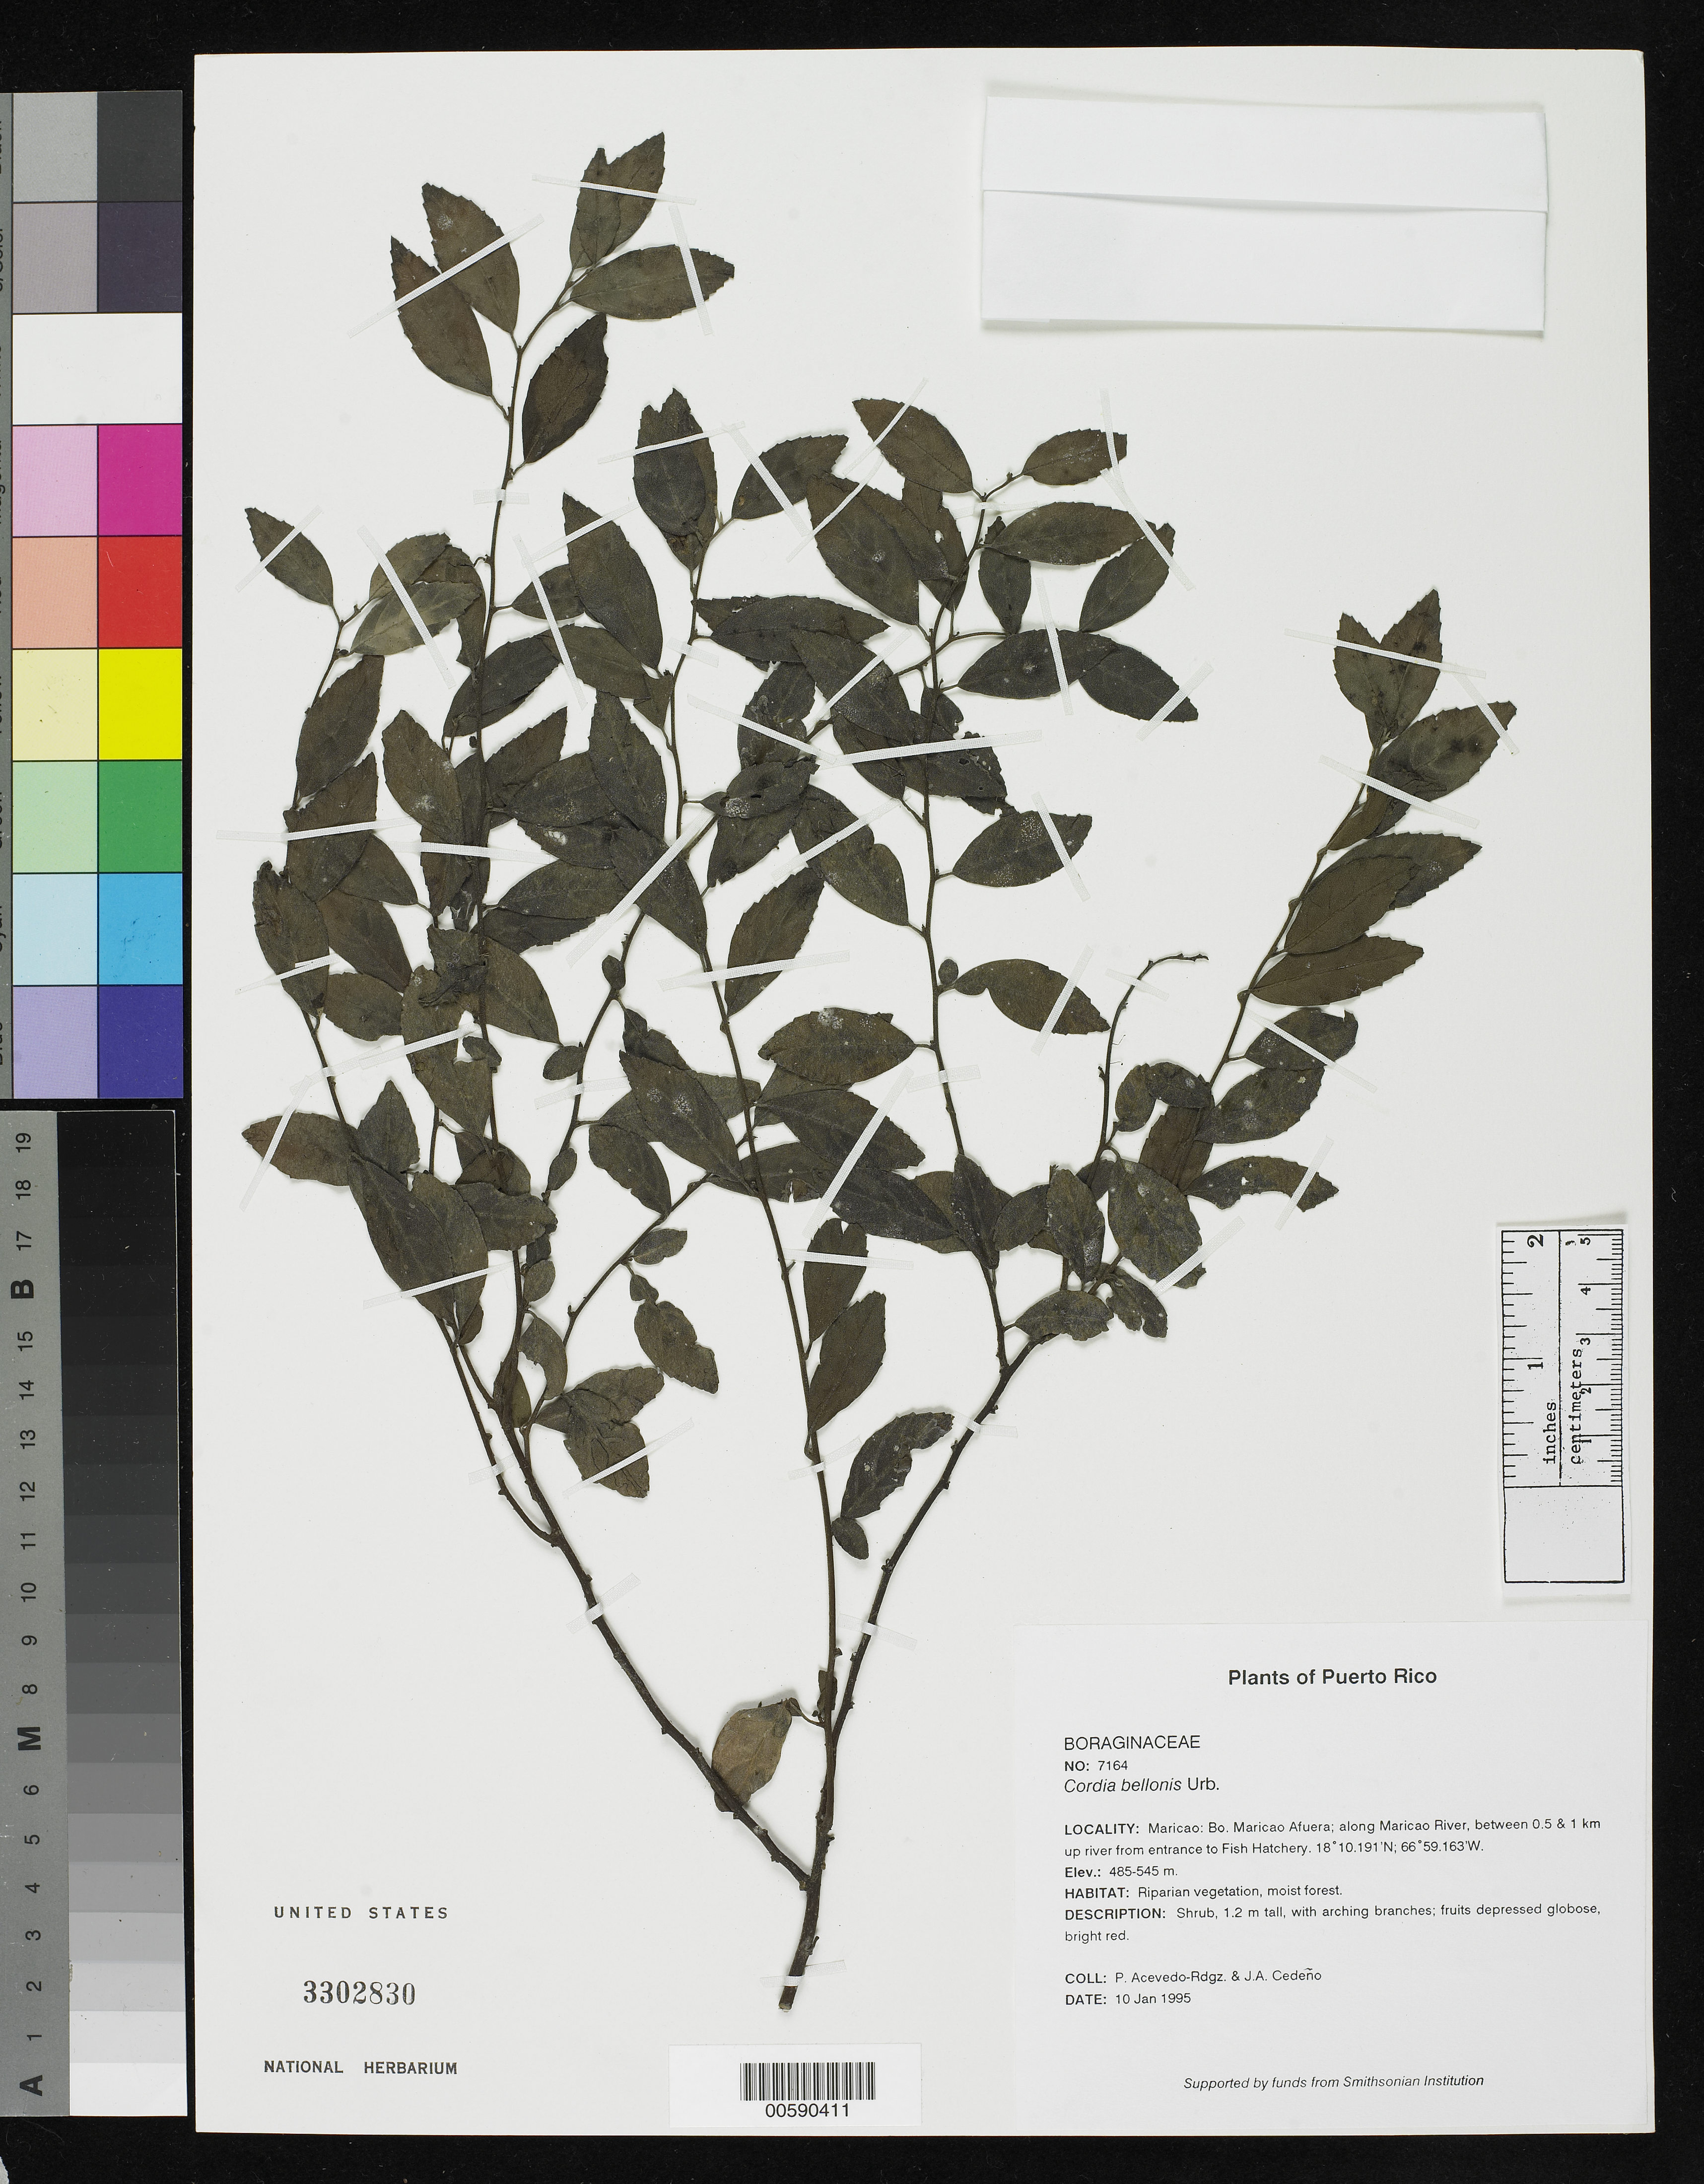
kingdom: Plantae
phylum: Tracheophyta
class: Magnoliopsida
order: Boraginales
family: Cordiaceae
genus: Varronia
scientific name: Varronia bellonis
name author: (Urb.) Britton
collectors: P. Acevedo-Rodr. & J. A. Cedeño M.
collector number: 7164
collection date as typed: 10 Jan 1995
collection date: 1995-01-10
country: Puerto Rico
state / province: Maricao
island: Puerto Rico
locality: Maricao: Bo. Maricao Afuera; along Maricao River, between 0.5 & 1 km up river from entrance to Fish Hatchery.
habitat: Riparian vegetation, moist forest.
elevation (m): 485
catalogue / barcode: US 3302830